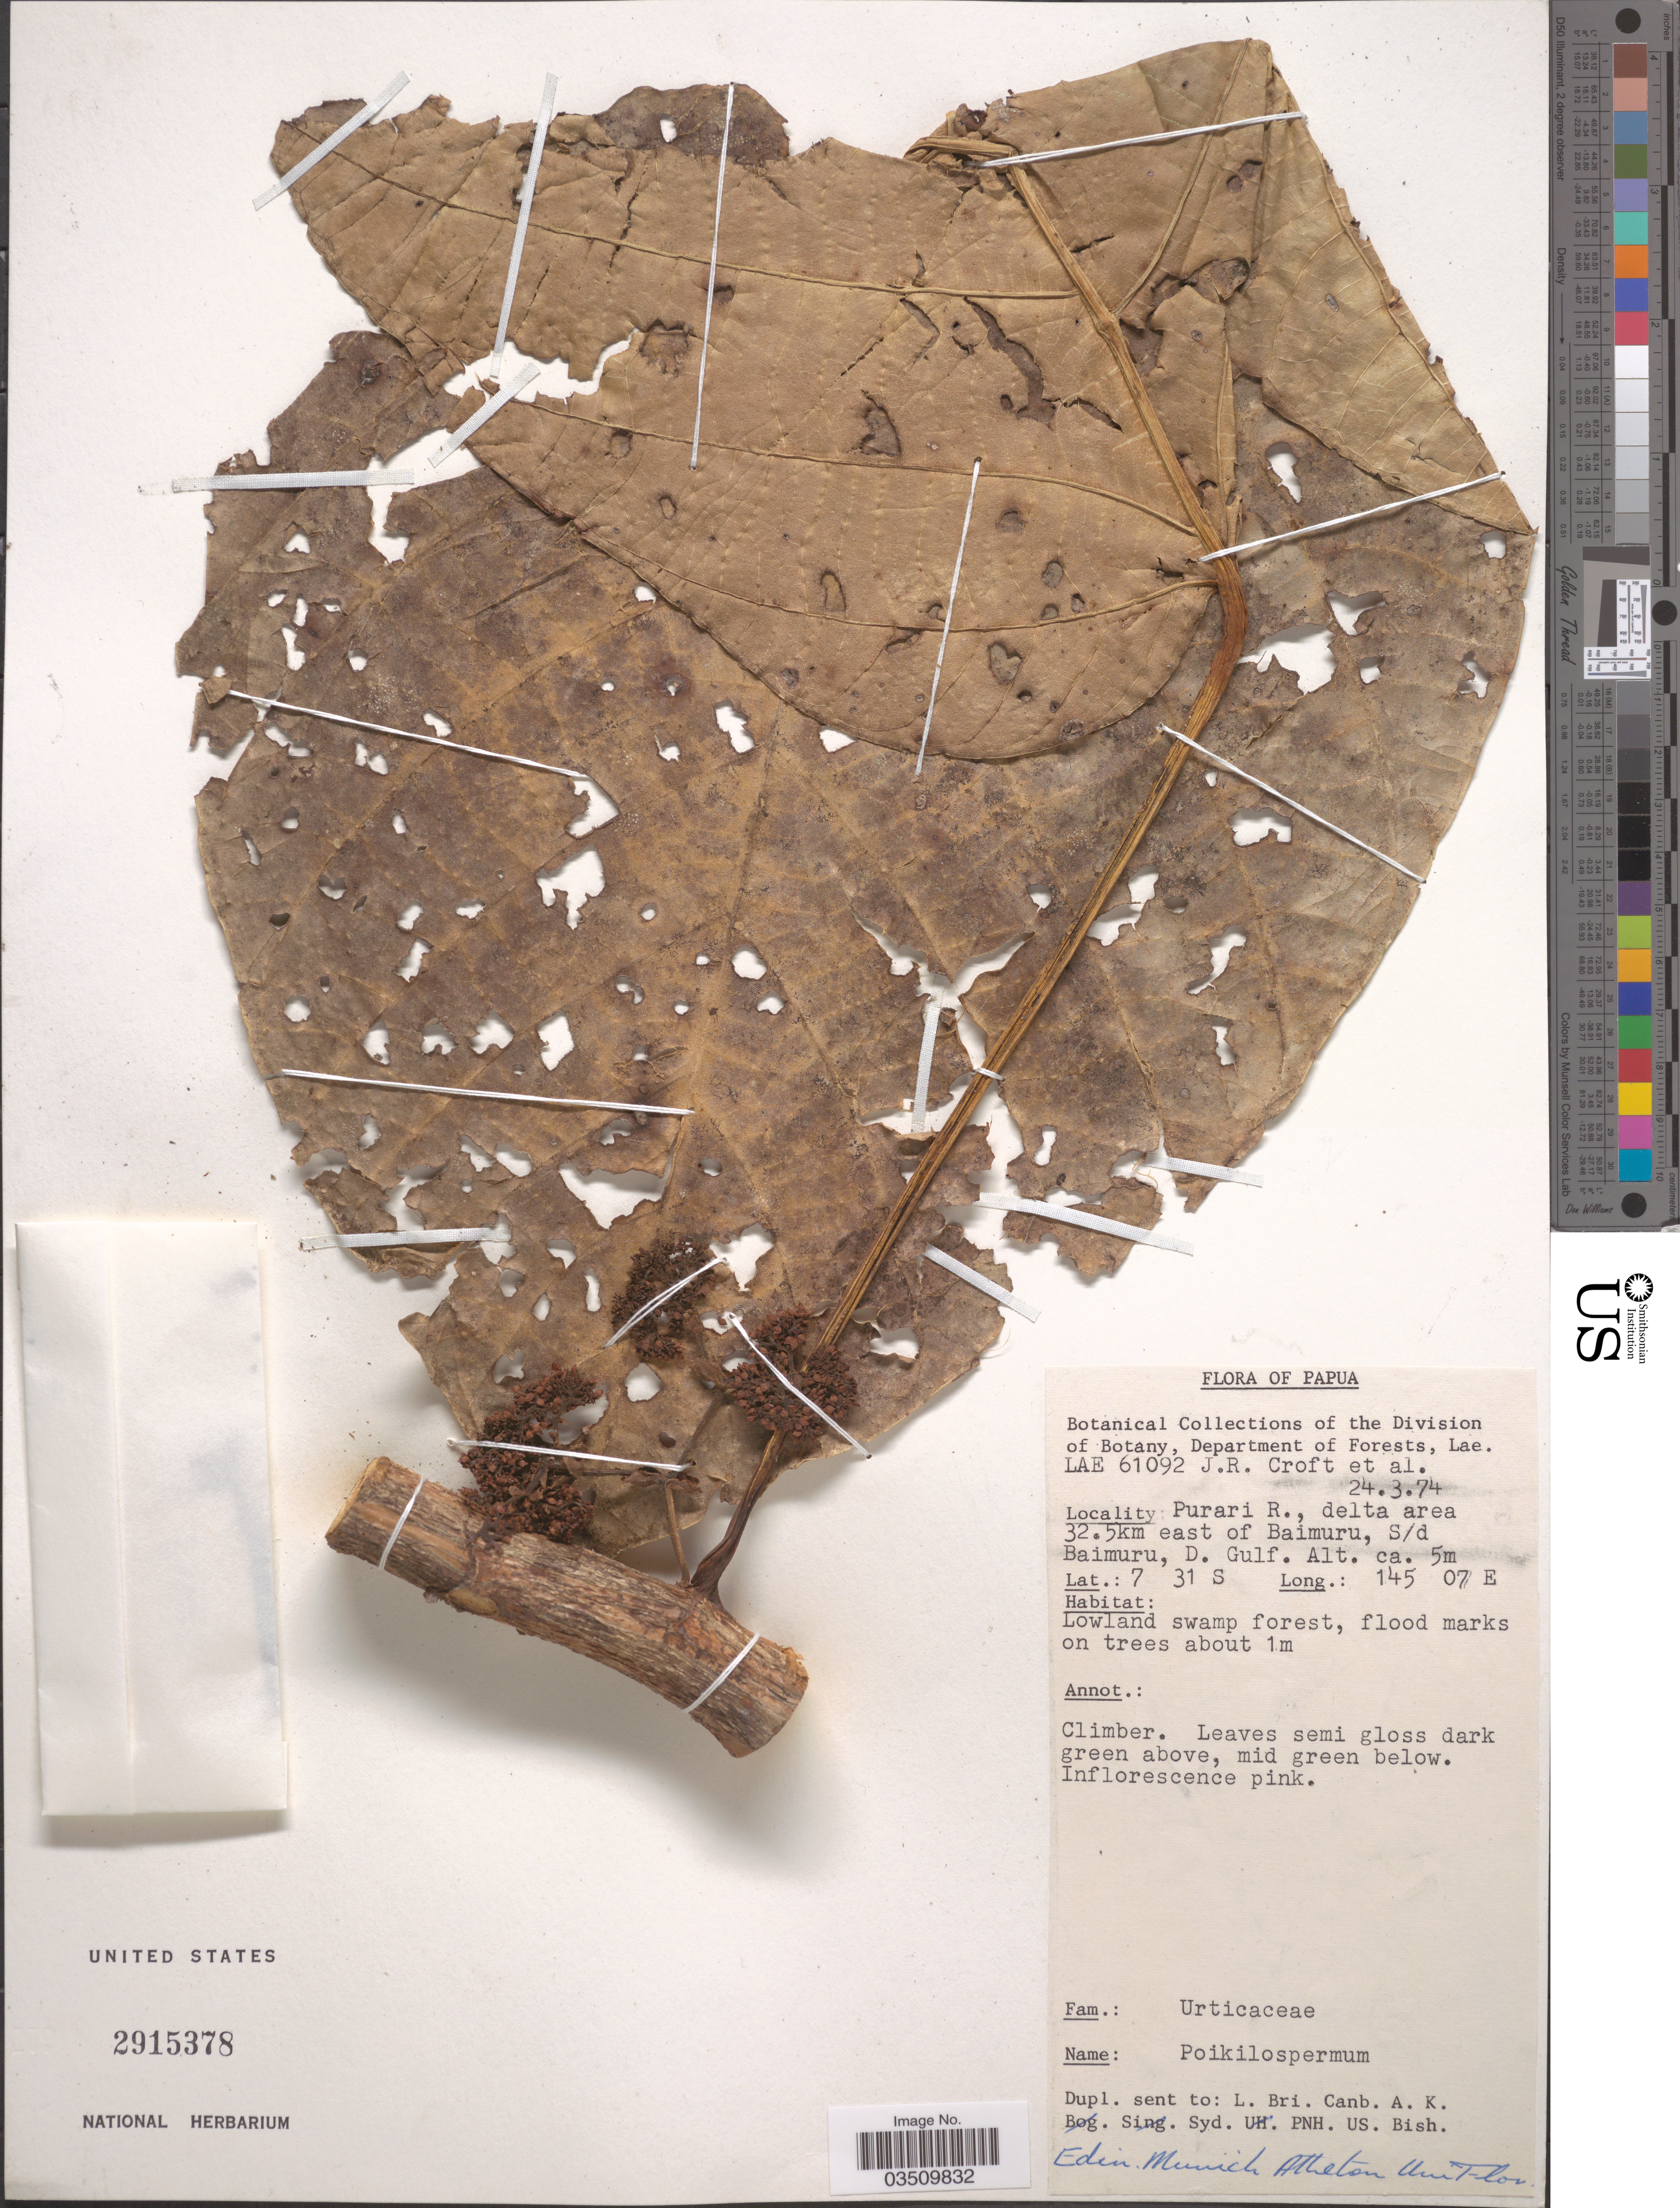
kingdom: Plantae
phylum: Tracheophyta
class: Magnoliopsida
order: Rosales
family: Urticaceae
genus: Poikilospermum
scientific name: Poikilospermum sp.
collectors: J. R. Croft & et al.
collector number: LAE61092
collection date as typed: Transcribed d/m/y: 24/3/74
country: Papua New Guinea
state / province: Gulf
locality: Purari R., delta area 32.5km east of baimuru, S/d Baimuru, D. Gulf.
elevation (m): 5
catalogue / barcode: US 2915378